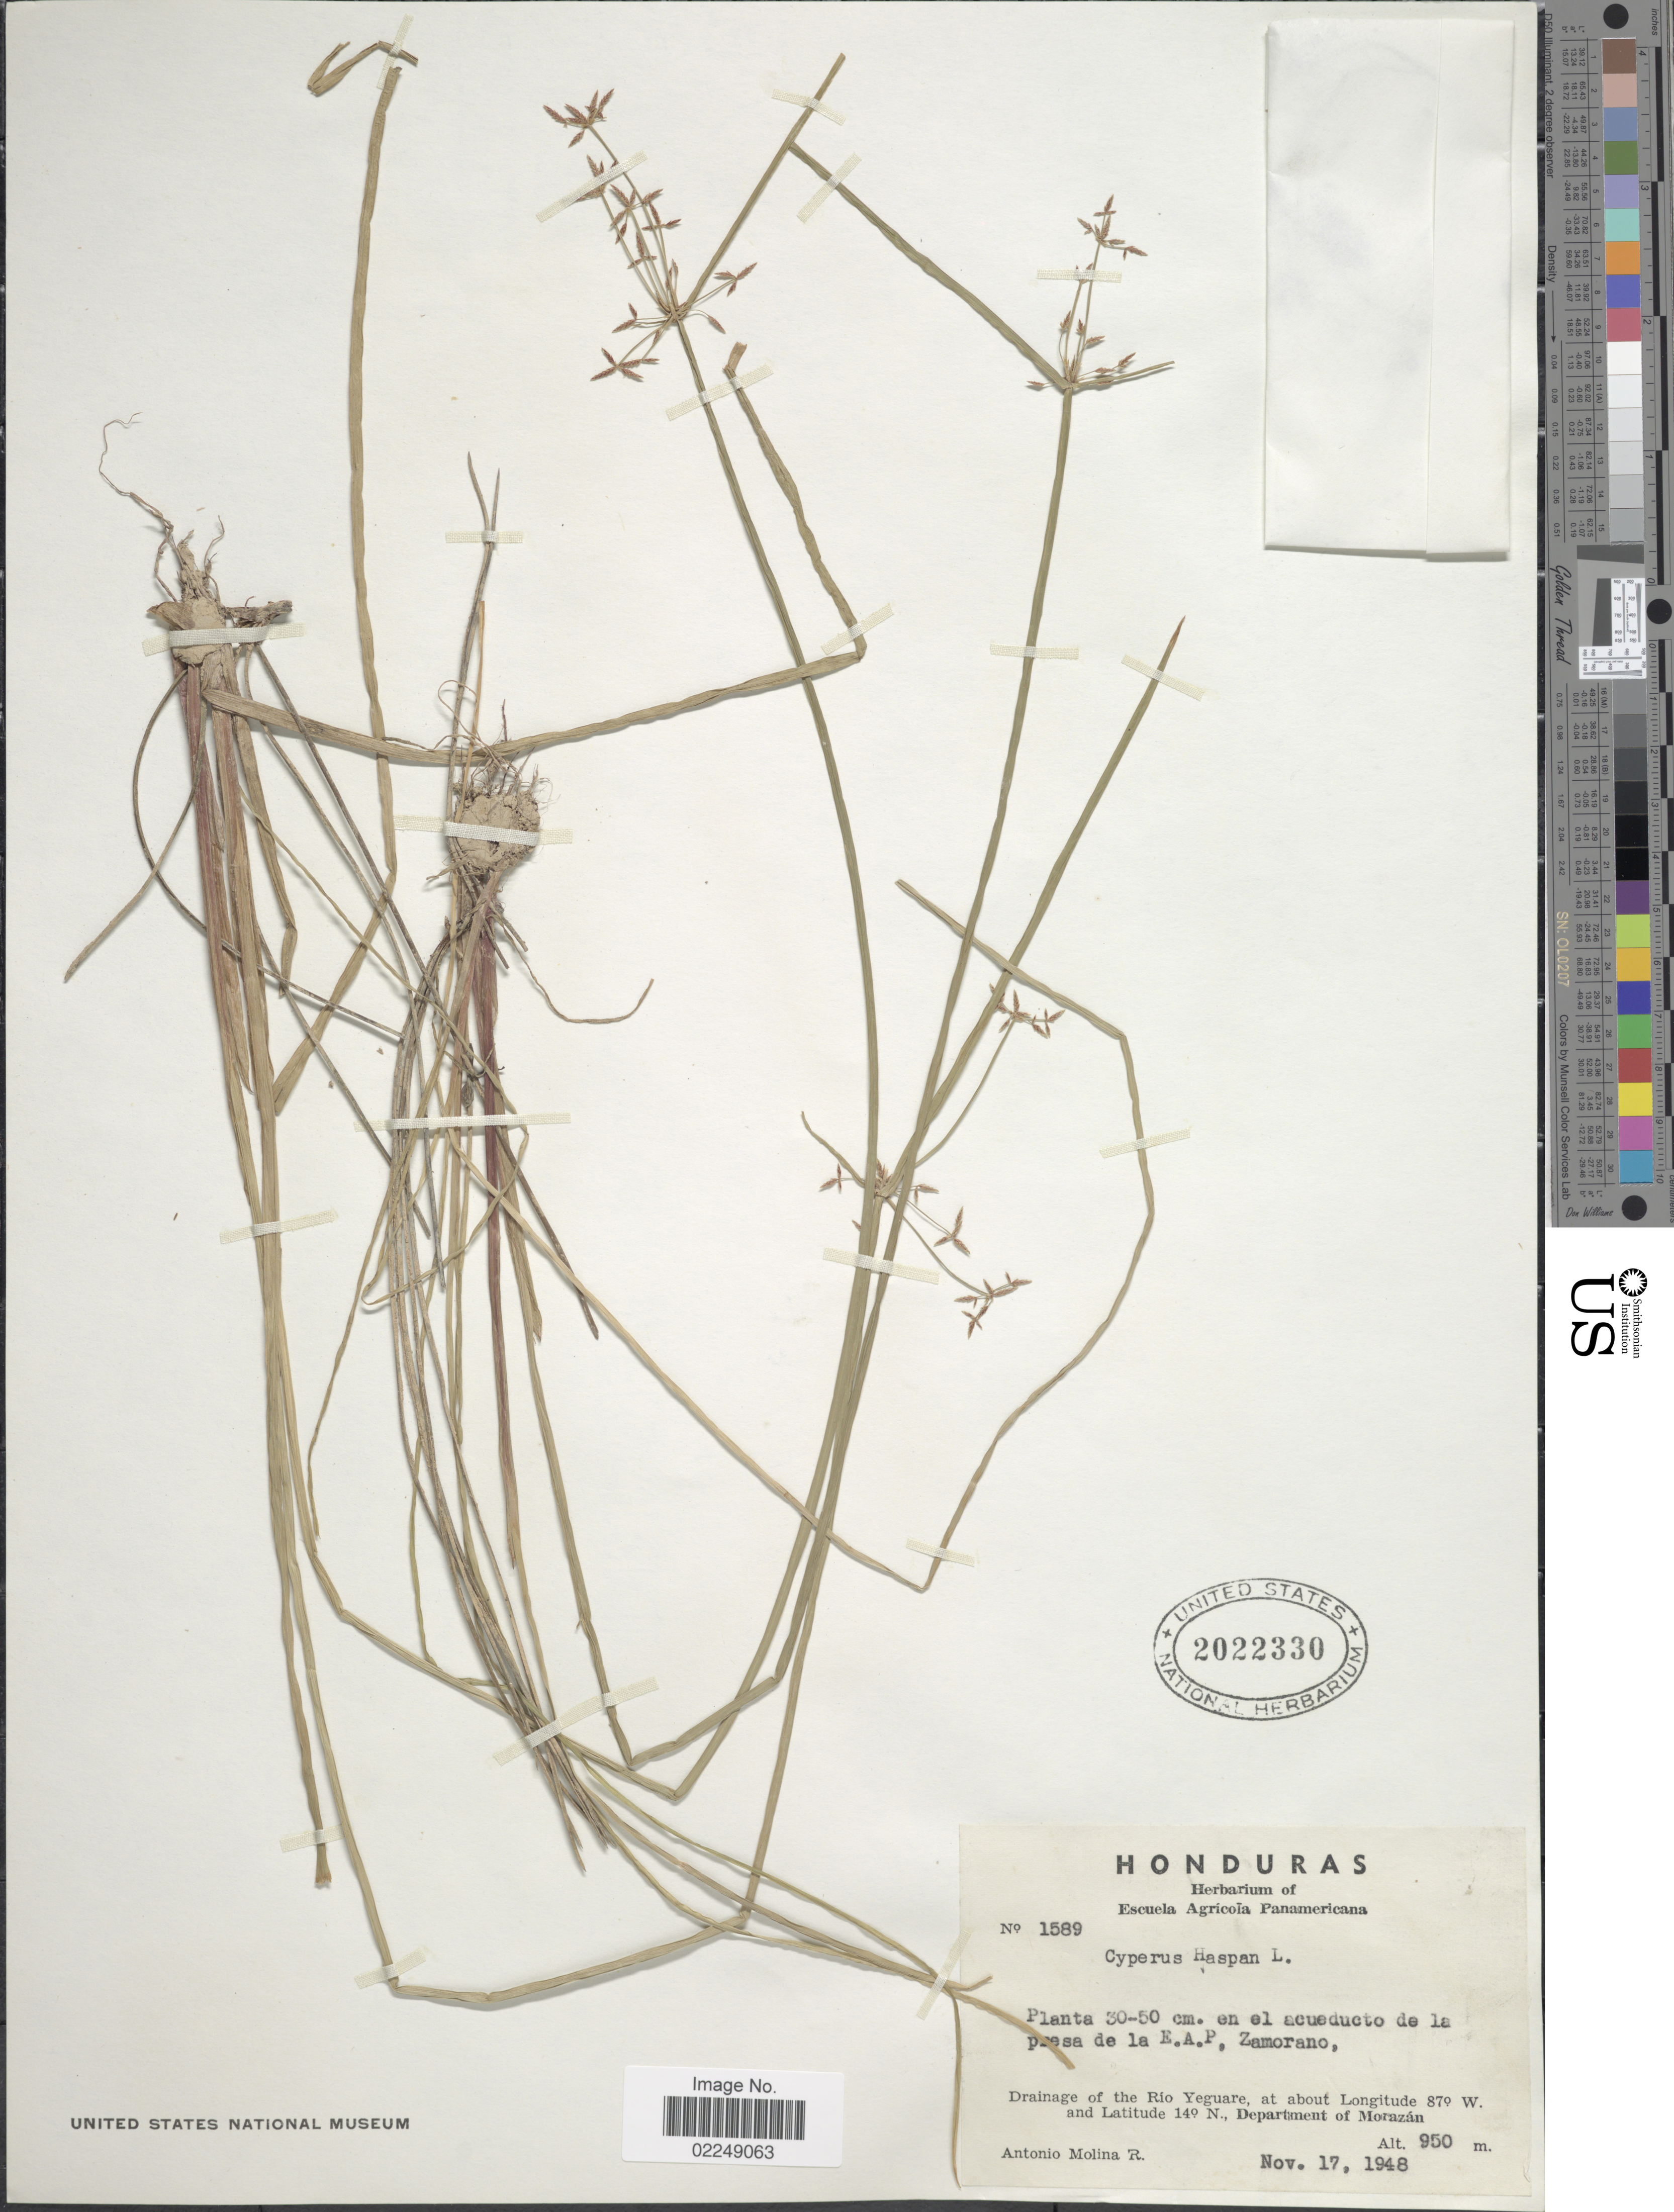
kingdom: Plantae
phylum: Tracheophyta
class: Liliopsida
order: Poales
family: Cyperaceae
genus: Cyperus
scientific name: Cyperus haspan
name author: L.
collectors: A. Molina R.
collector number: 1589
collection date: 1948-11-17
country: Honduras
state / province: Fco. Morazán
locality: Drainage of the Rio Yeguare, Departament of Morazan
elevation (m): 950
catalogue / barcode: US 2022330